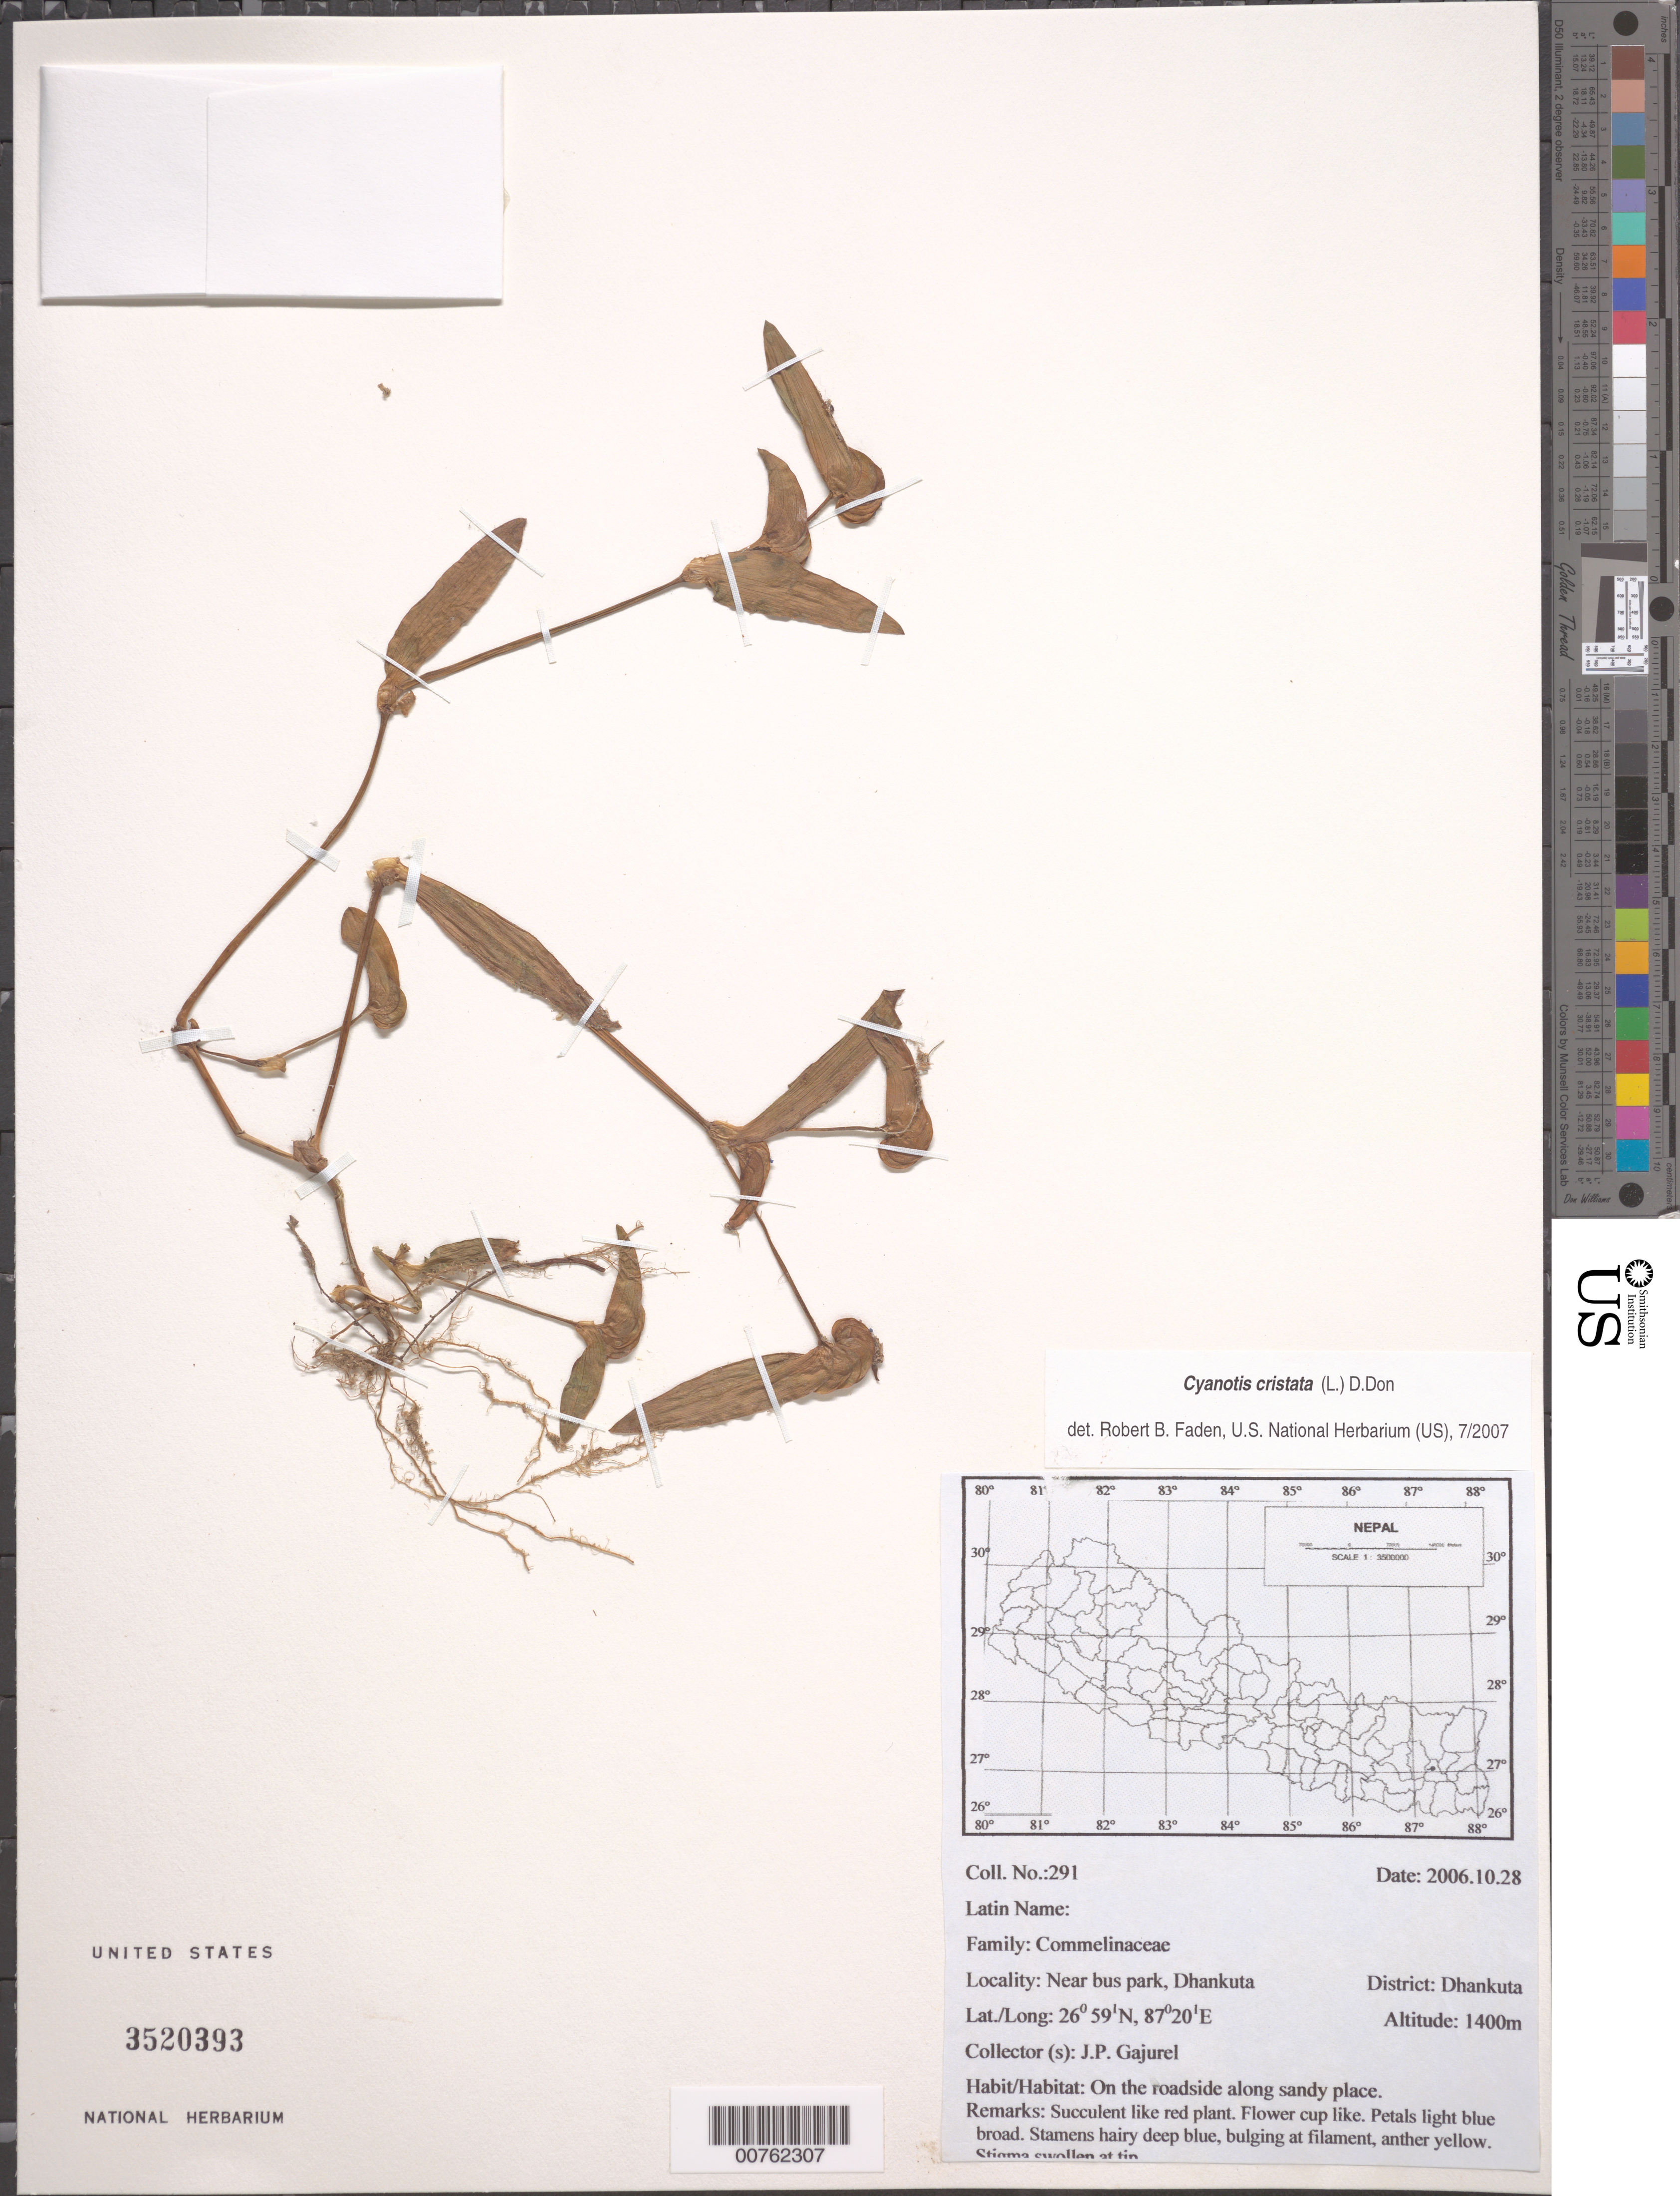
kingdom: Plantae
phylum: Tracheophyta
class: Liliopsida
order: Commelinales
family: Commelinaceae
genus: Cyanotis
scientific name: Cyanotis cristata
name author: (L.) D. Don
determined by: Faden, Robert B., (US), Smithsonian Institution - National Museum of Natural History (UNITED STATES)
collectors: J. Gajurel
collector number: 291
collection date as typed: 28 Oct 2006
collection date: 2006-10-28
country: Nepal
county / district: Dhankuta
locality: Near bus park, Dhankuta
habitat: On the roadside along sandy place.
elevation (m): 1400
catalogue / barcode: US 3520393